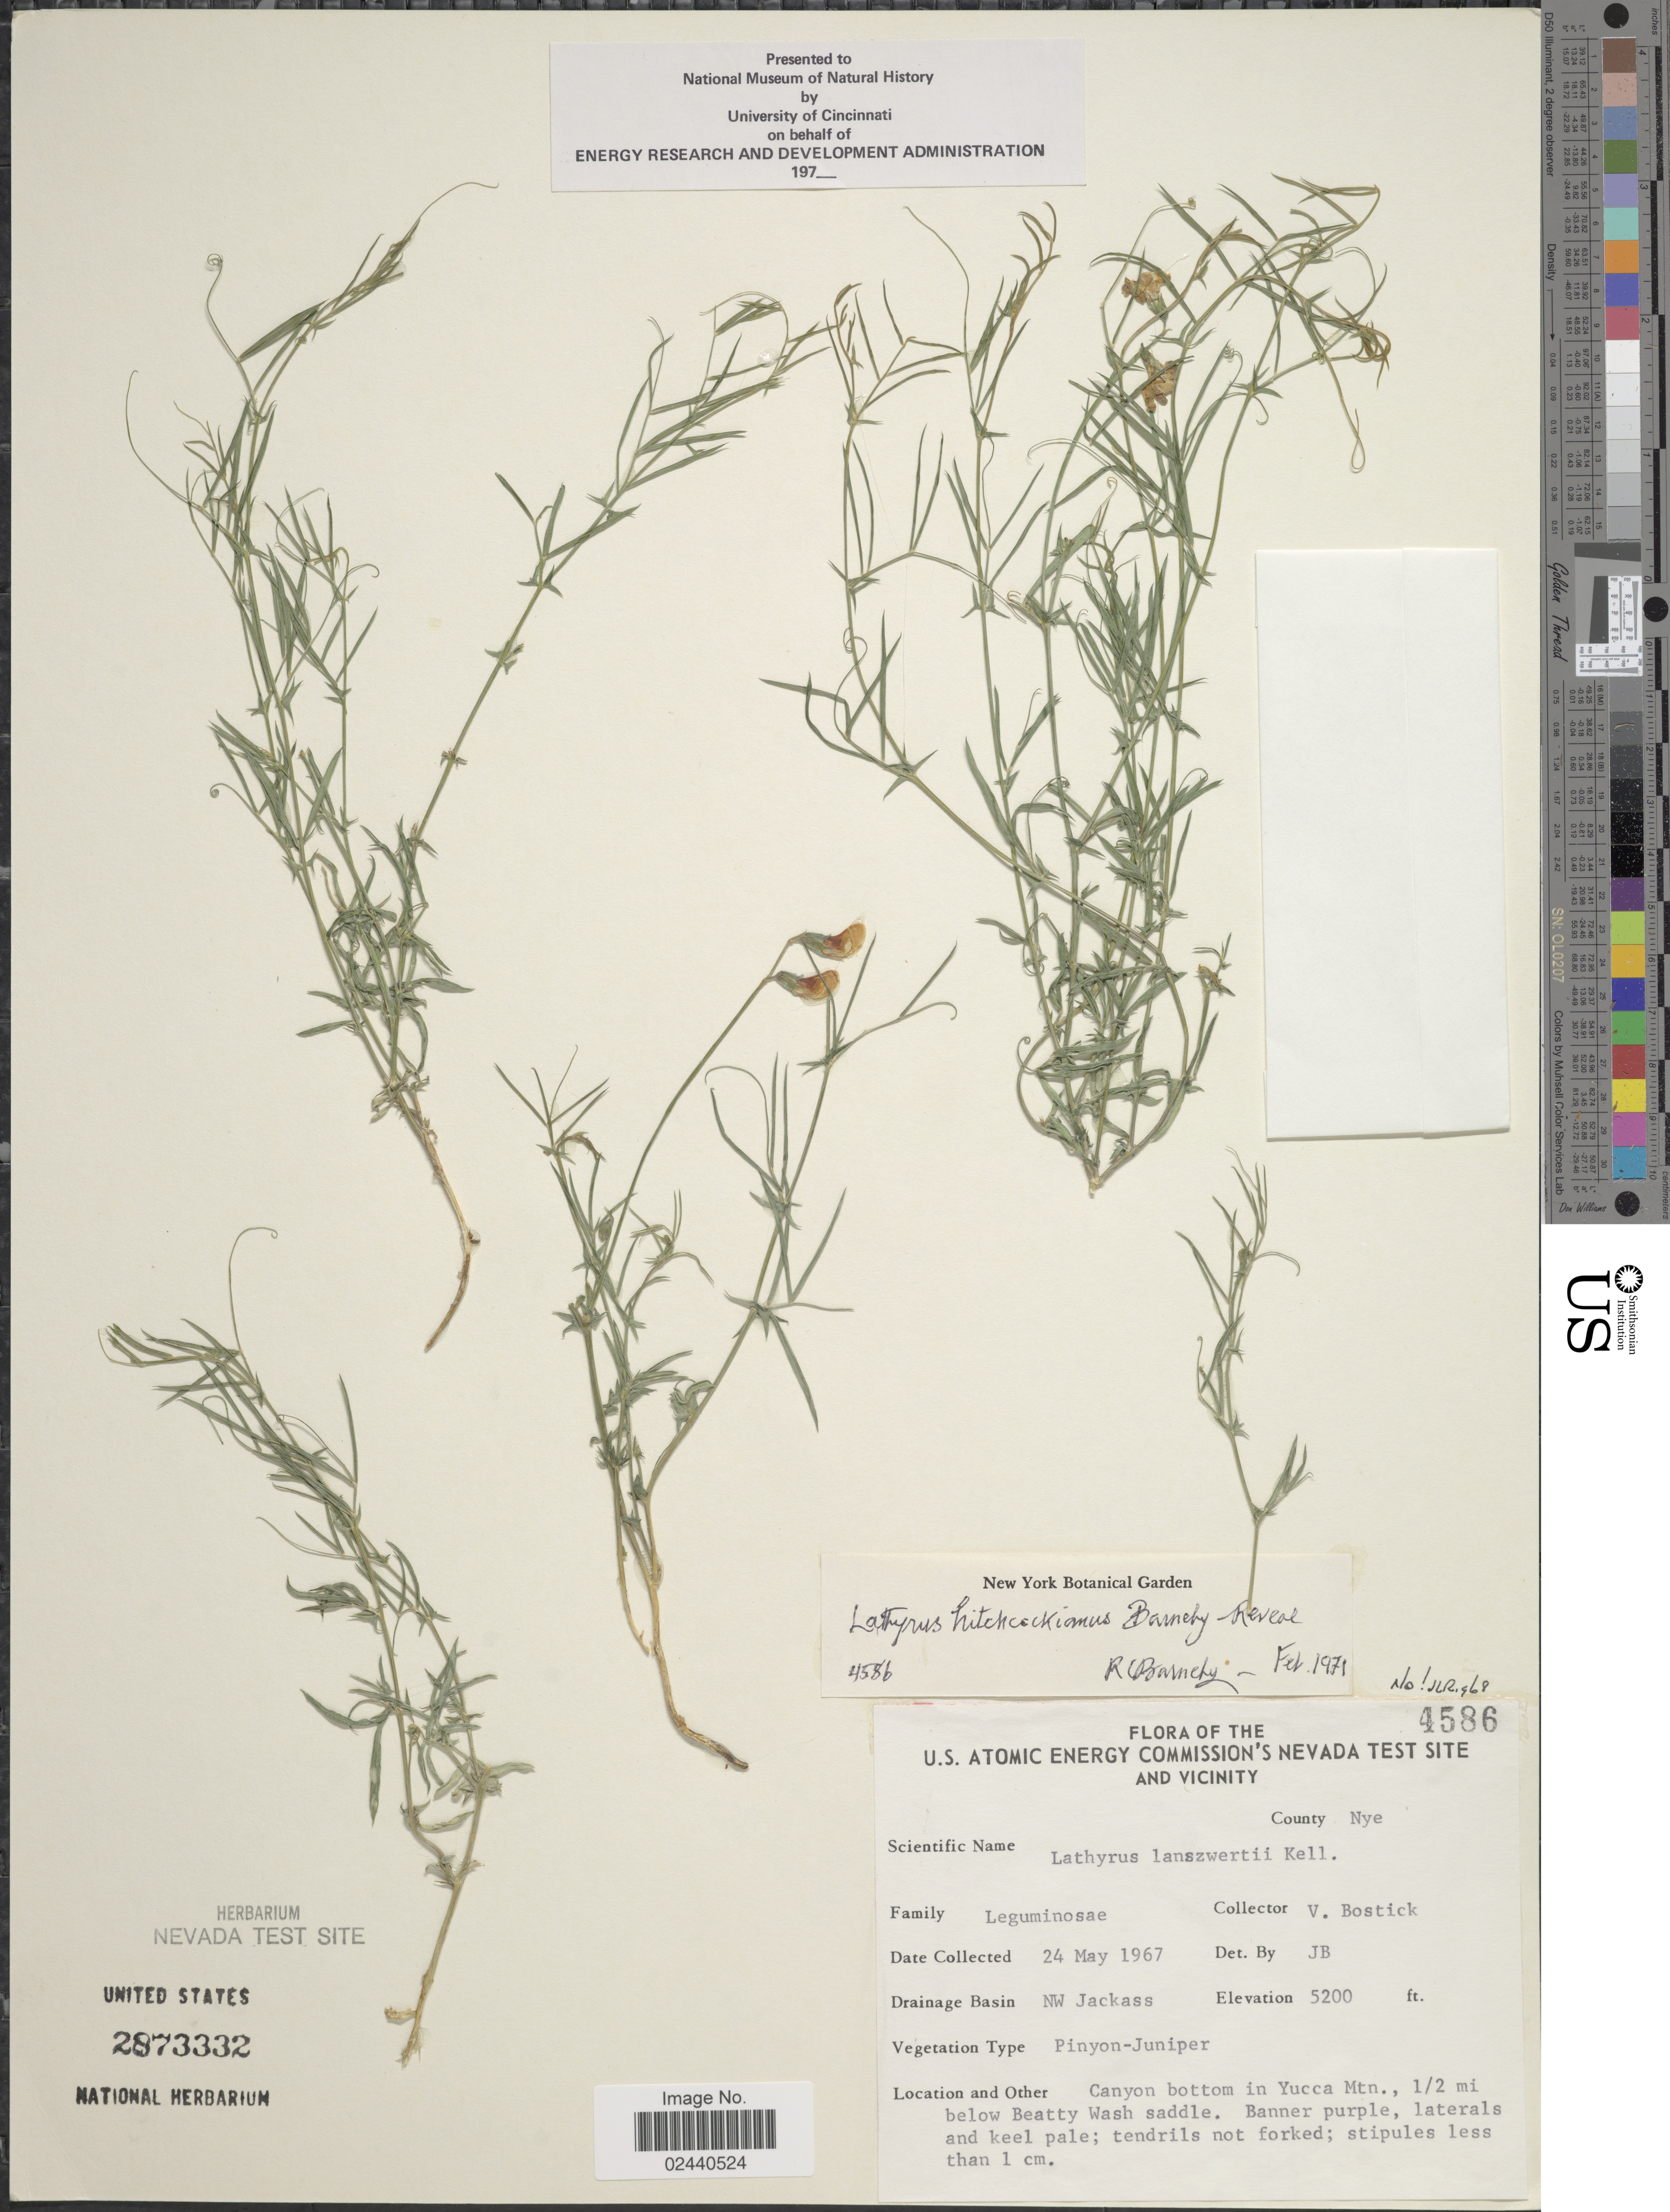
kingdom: Plantae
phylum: Tracheophyta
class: Magnoliopsida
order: Fabales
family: Fabaceae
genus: Lathyrus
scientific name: Lathyrus hitchcockianus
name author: Barneby & Reveal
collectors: V. Bostick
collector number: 4586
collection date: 1967-05-24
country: United States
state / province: Nevada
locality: U.S. Antomic Energy Commission's Nevada Test Site and Vicinity. County Nye. NW Jackass. canyon bottom in Yucca Mtn., 1/2 mi below Beatty Wash saddle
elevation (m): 1585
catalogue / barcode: US 2873332